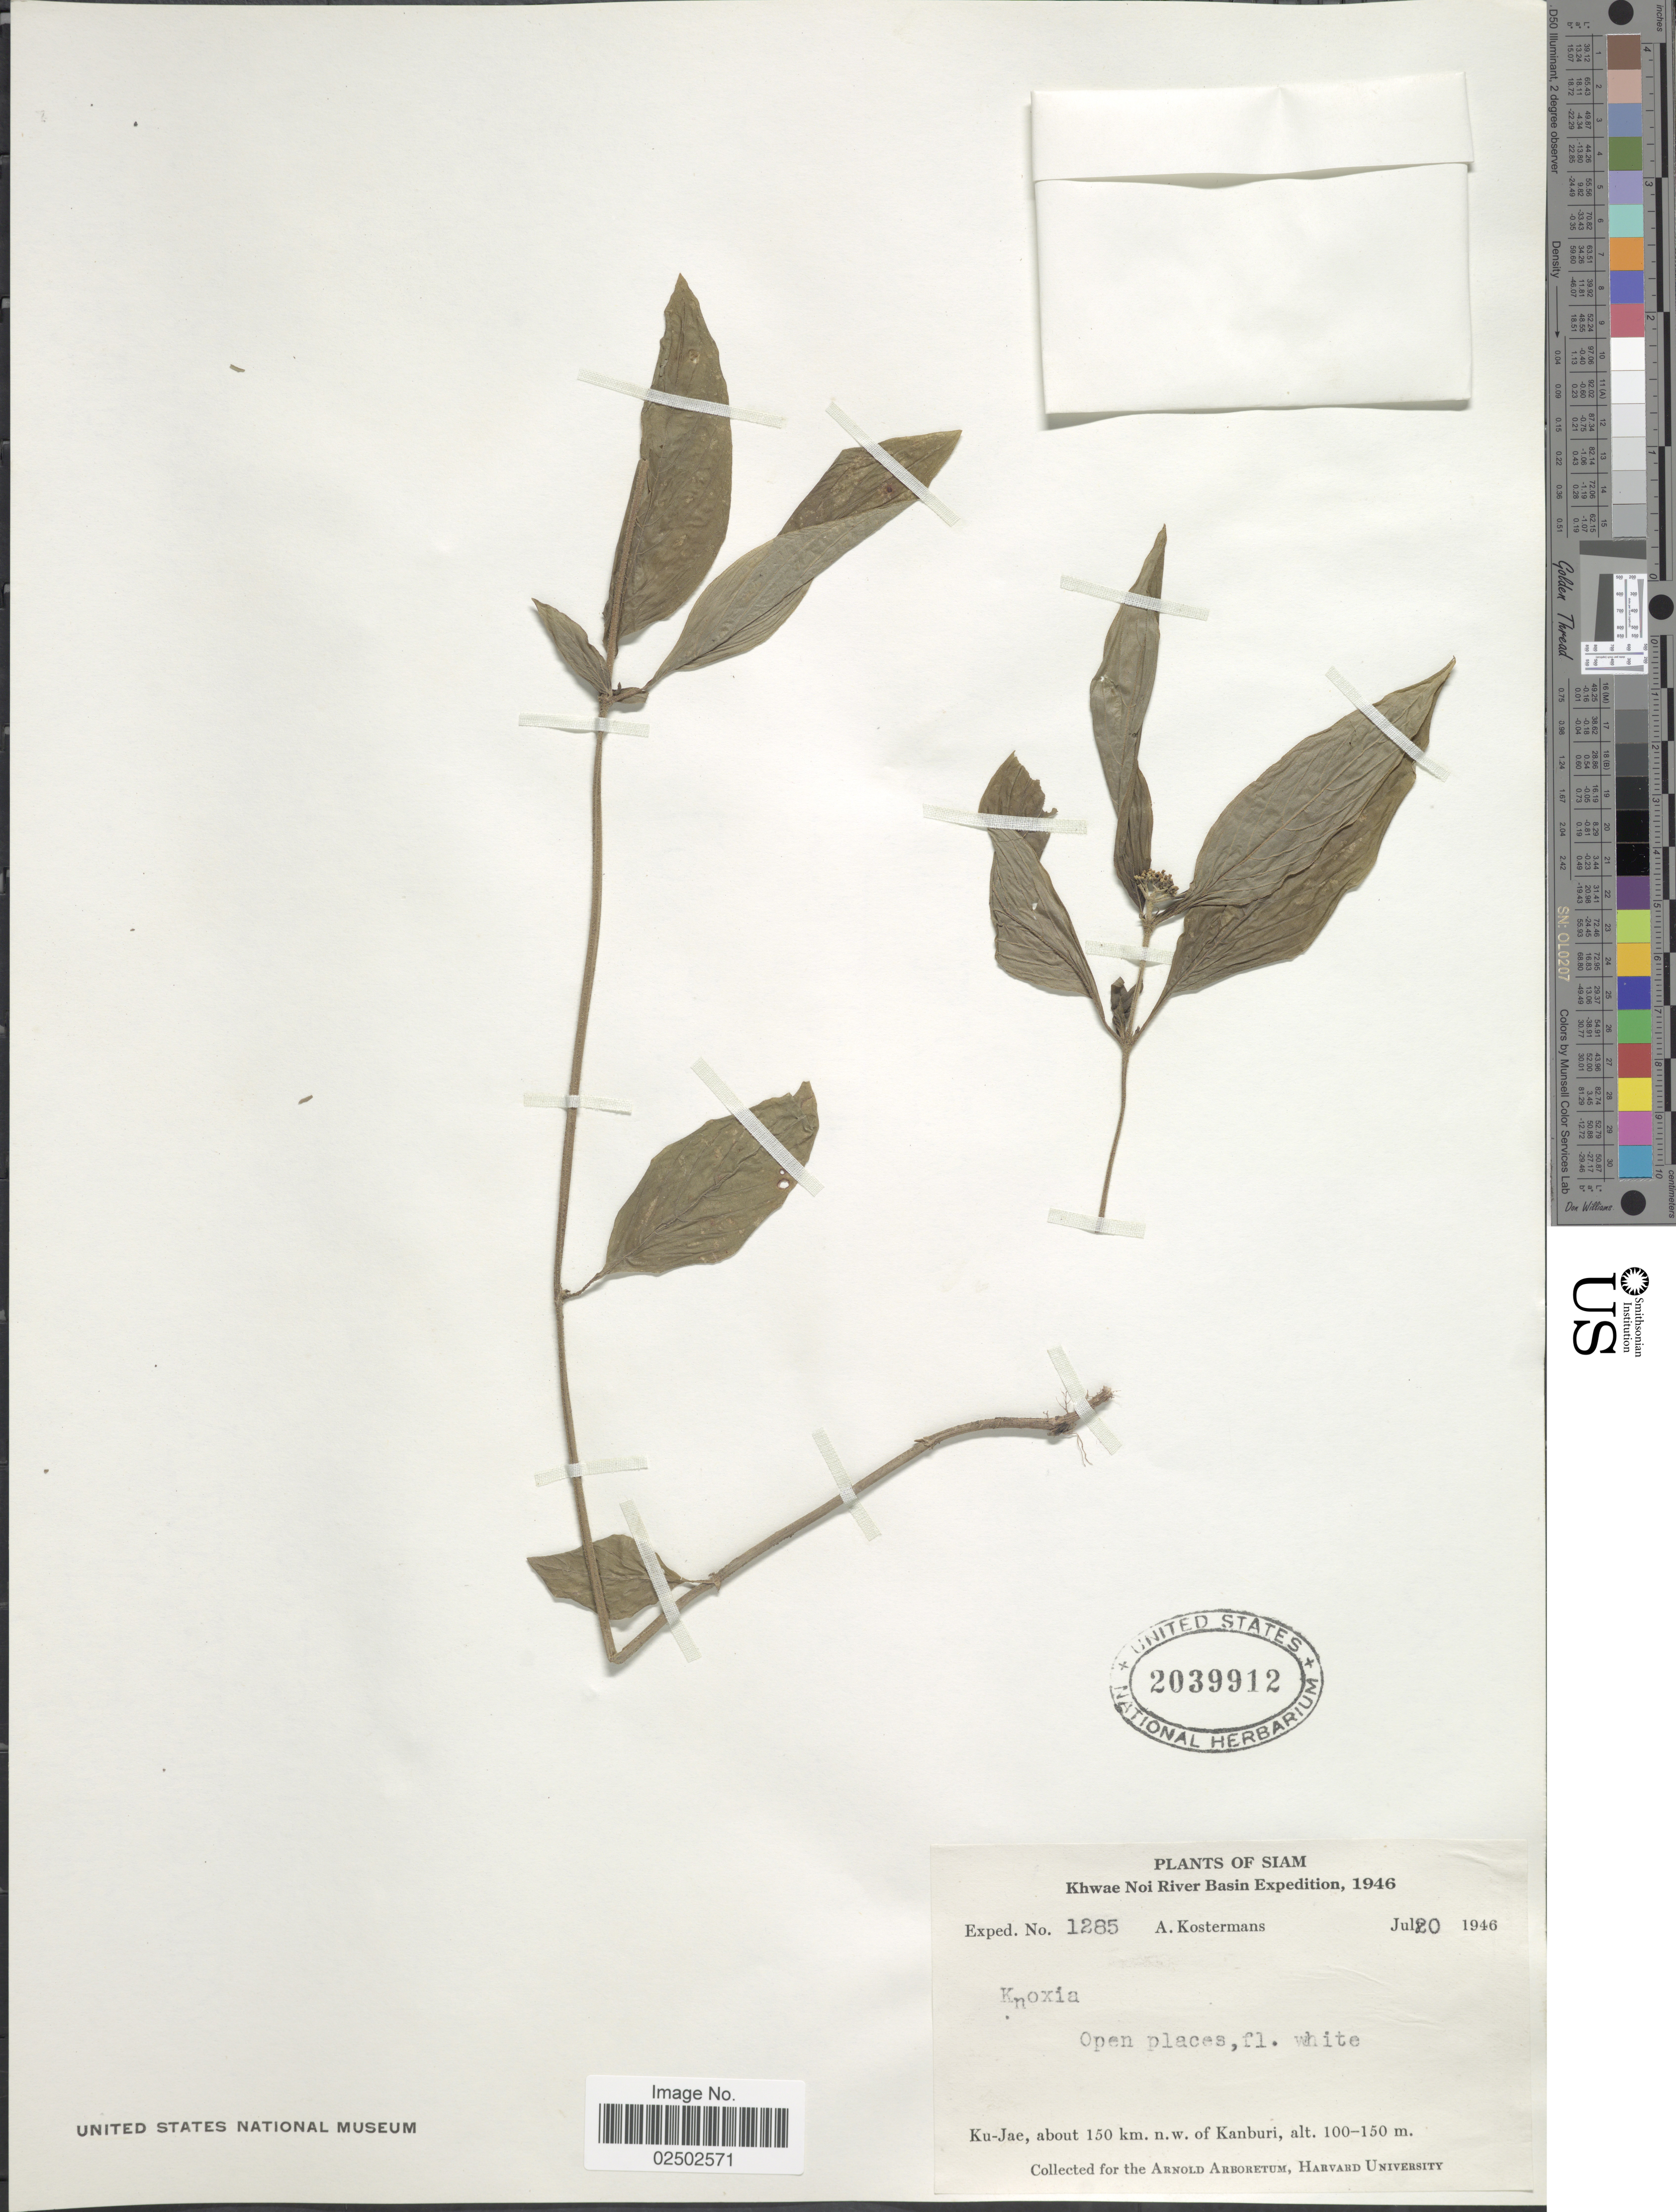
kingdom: Plantae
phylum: Tracheophyta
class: Magnoliopsida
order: Gentianales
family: Rubiaceae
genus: Knoxia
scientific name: Knoxia sp.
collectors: A. J. G. Kostermans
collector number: Exped. 1285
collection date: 1946-07-20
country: Thailand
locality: Siam. Ku-Jae, about 150 km, n.w. of Kanburi. Khwae Noi River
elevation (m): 100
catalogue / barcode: US 2039912